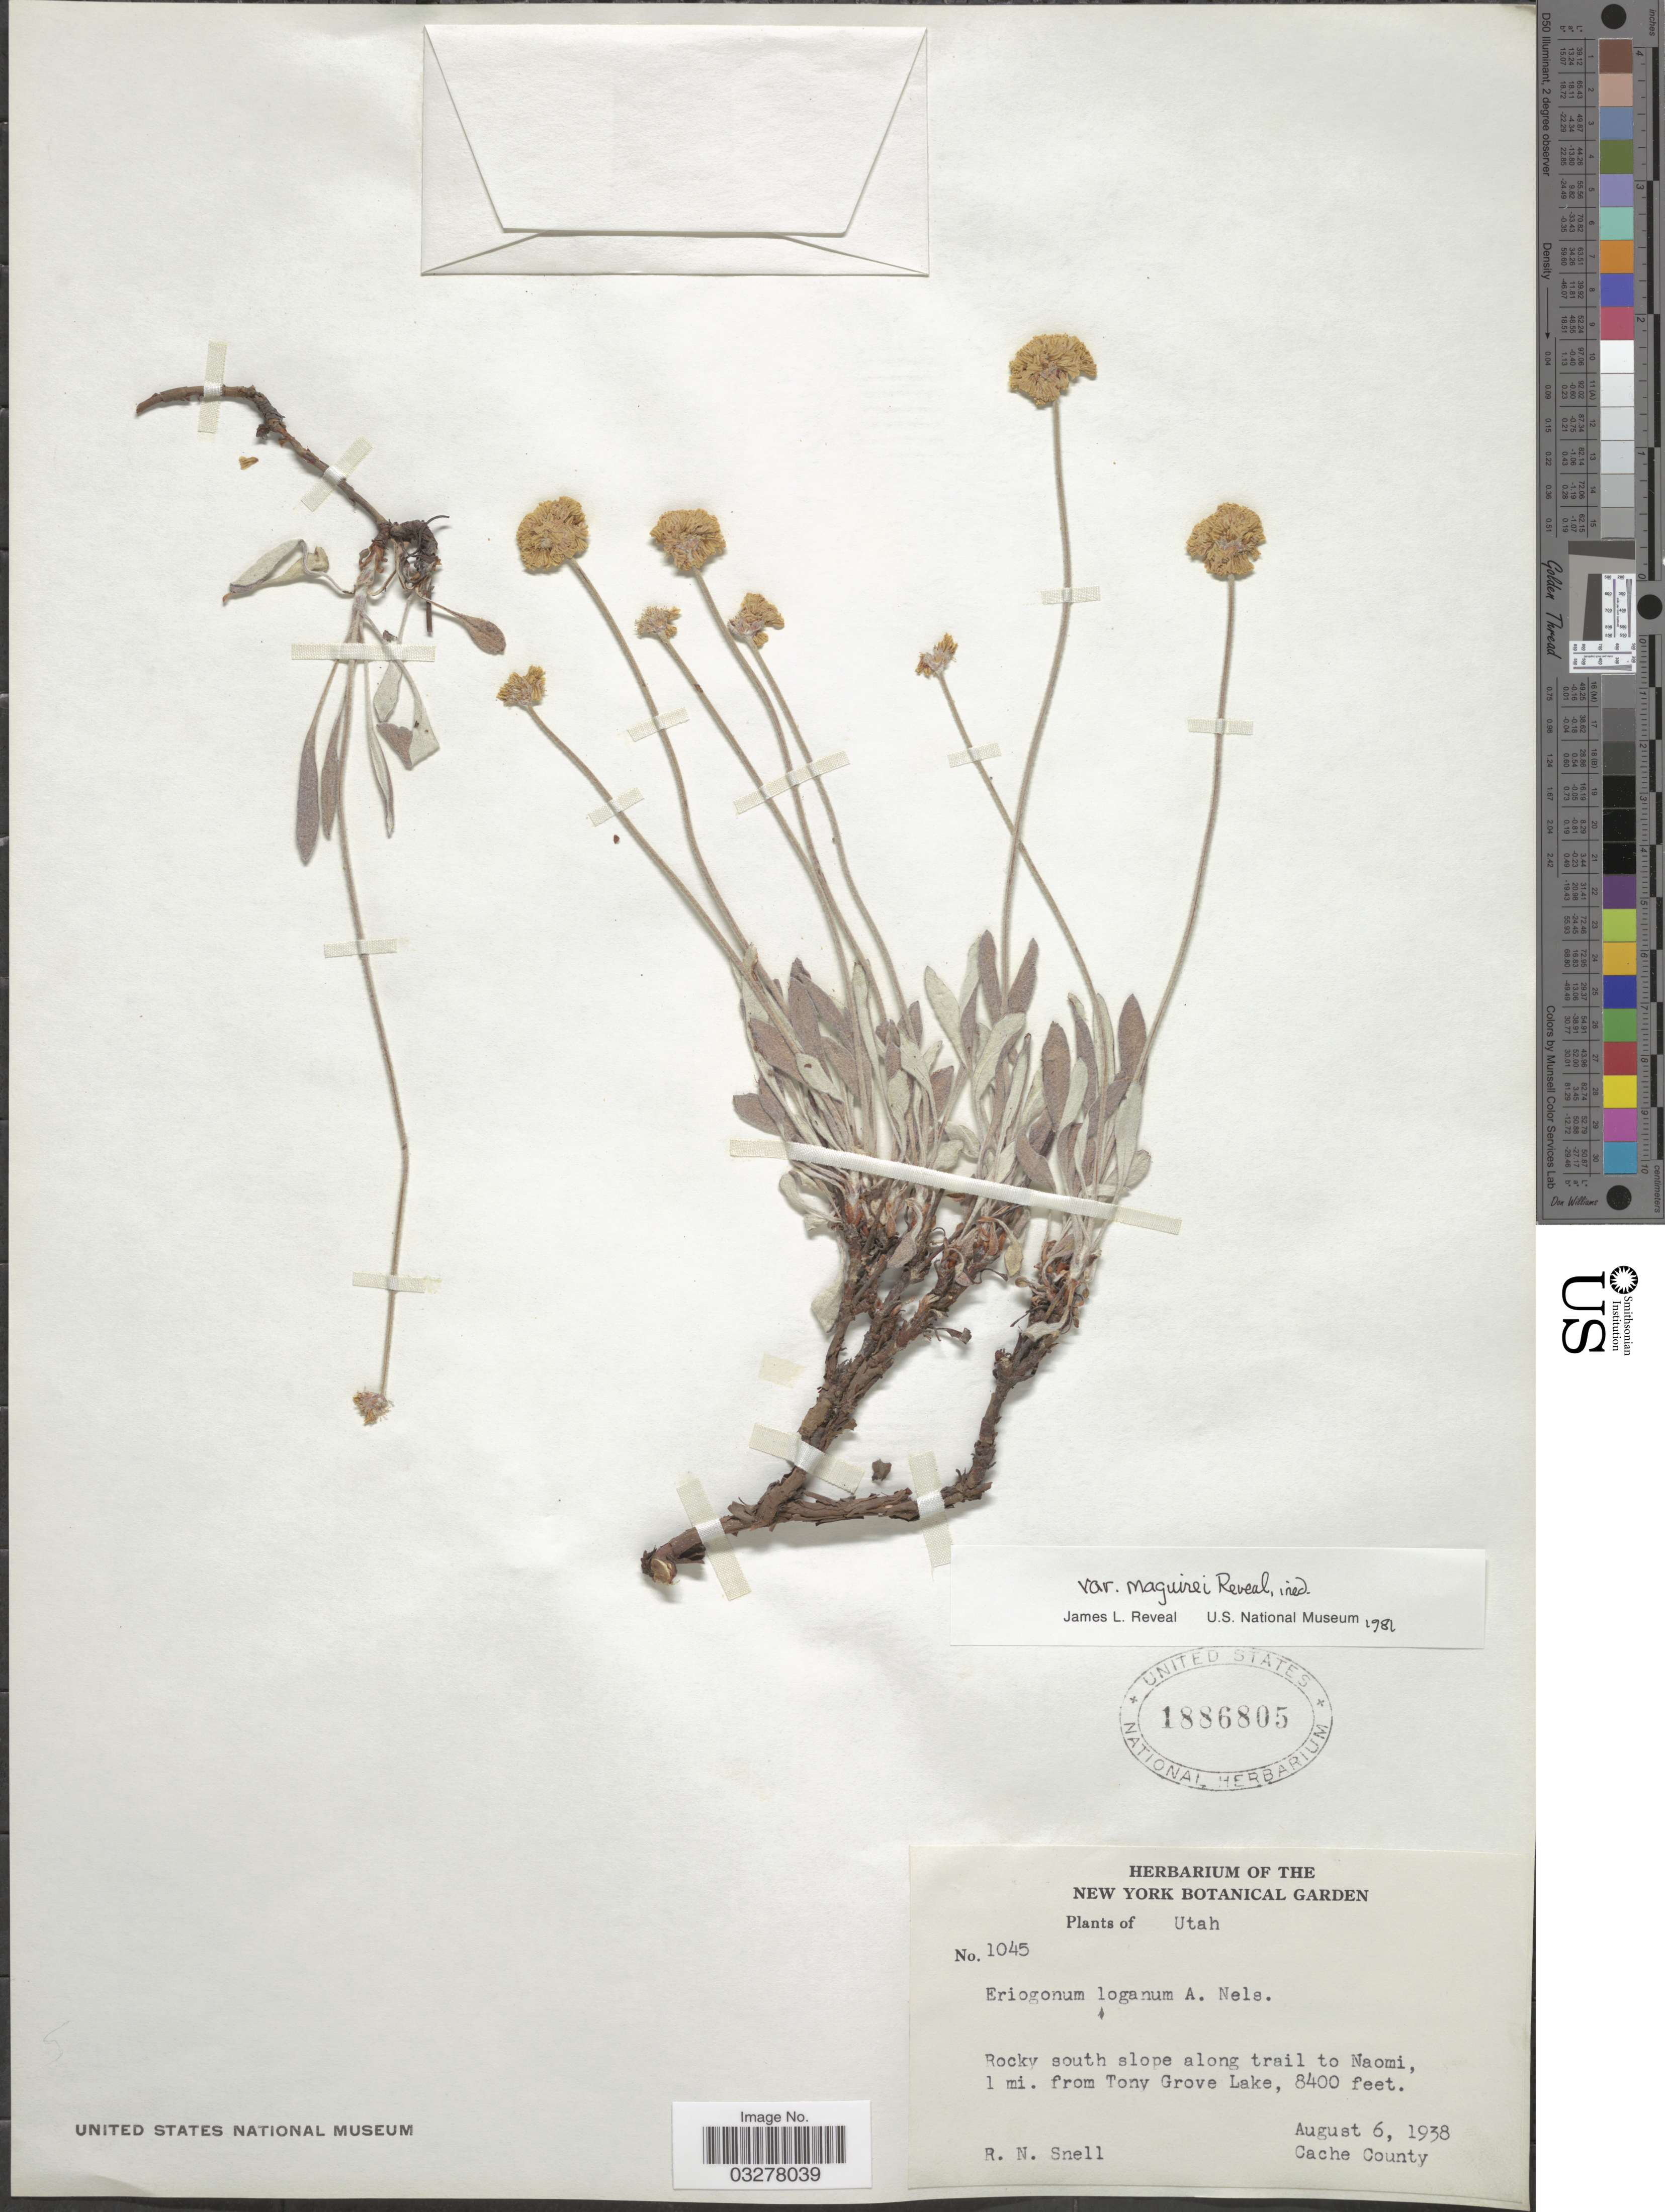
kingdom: Plantae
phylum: Tracheophyta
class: Magnoliopsida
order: Caryophyllales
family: Polygonaceae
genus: Eriogonum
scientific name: Eriogonum loganum var. maguirei Reveal var. nov. ined.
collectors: R. Snell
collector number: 1045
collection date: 1938-08-06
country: United States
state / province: Utah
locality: Rocky south slope along trail to Naomi, 1 mi. from Tony Grove Lake. Cache County.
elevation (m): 2560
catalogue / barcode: US 1886805